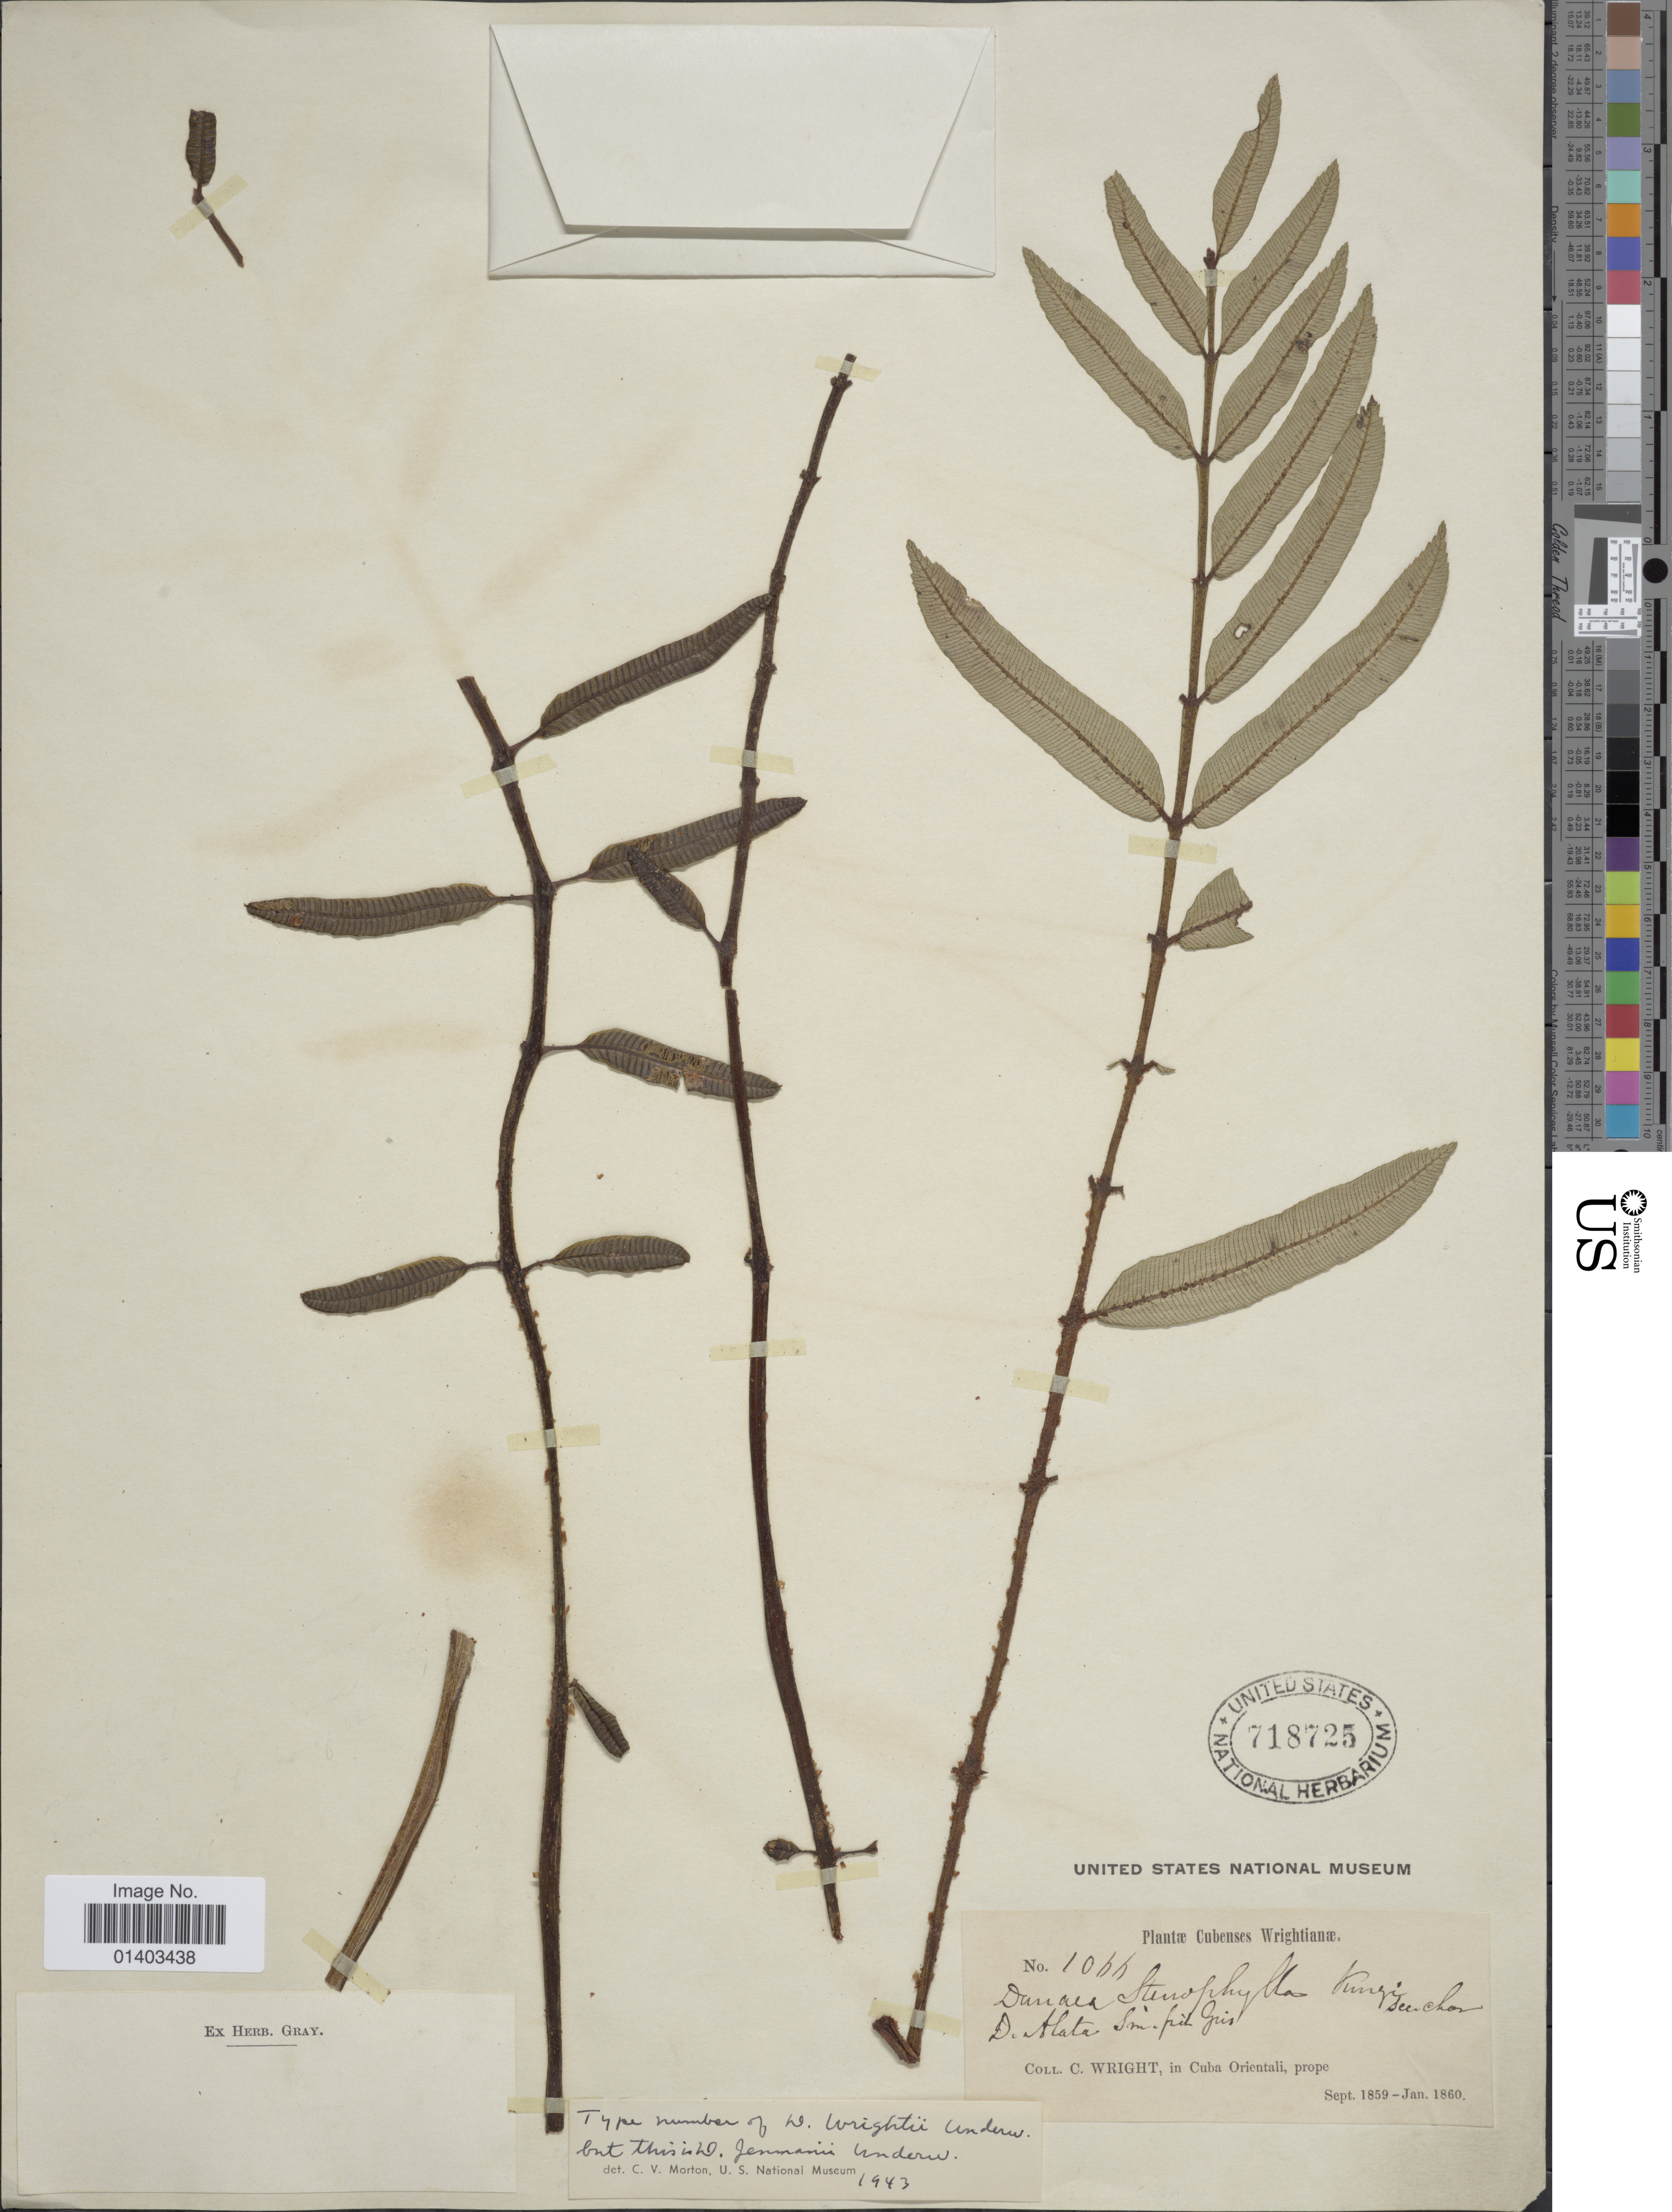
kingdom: Plantae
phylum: Tracheophyta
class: Polypodiopsida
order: Marattiales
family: Marattiaceae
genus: Danaea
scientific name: Danaea x jenmanii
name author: Underw.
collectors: C. Wright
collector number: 1066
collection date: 1859-09/1860-01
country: Cuba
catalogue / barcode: US 718725